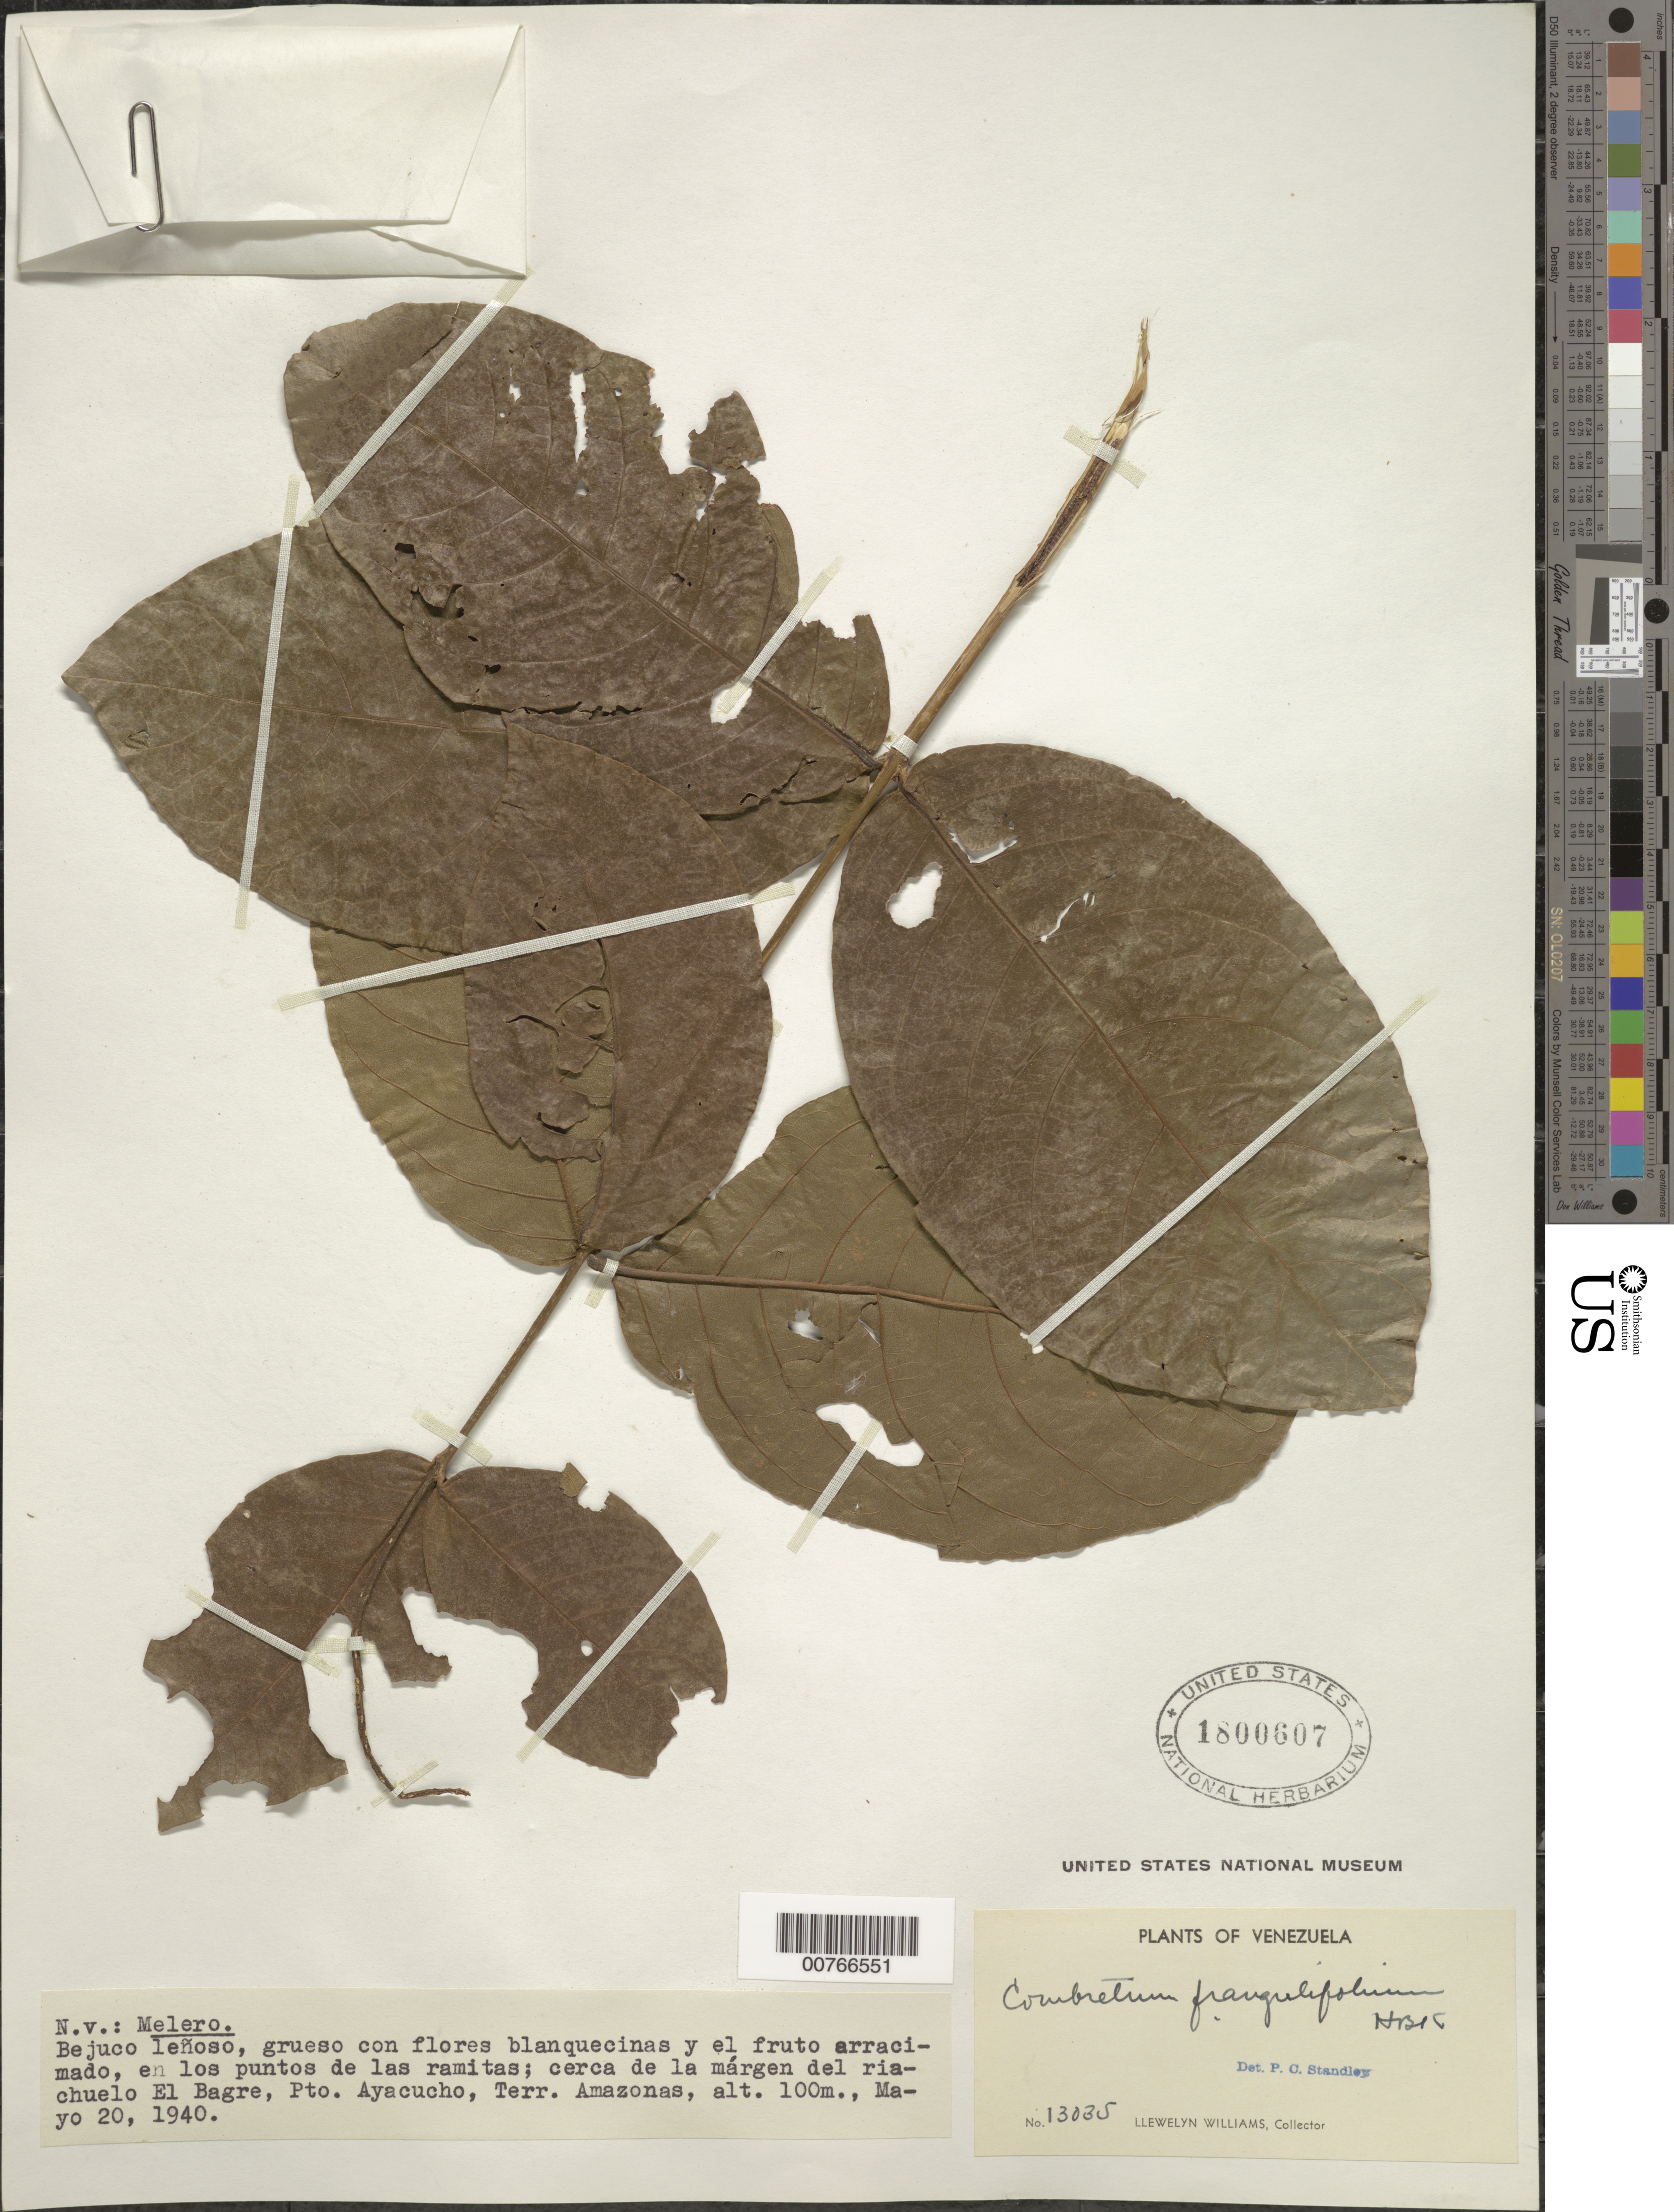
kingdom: Plantae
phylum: Tracheophyta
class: Magnoliopsida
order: Myrtales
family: Combretaceae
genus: Combretum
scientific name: Combretum frangulifolium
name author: Kunth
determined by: Standley, Paul C.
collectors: Ll. Williams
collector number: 13035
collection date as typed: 20-May-40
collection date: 1940-05-20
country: Venezuela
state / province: Amazonas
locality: Puerto Ayacucho, El Bagre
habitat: Cerca de la márgen de un riachuelo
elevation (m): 100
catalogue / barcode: US 1800607